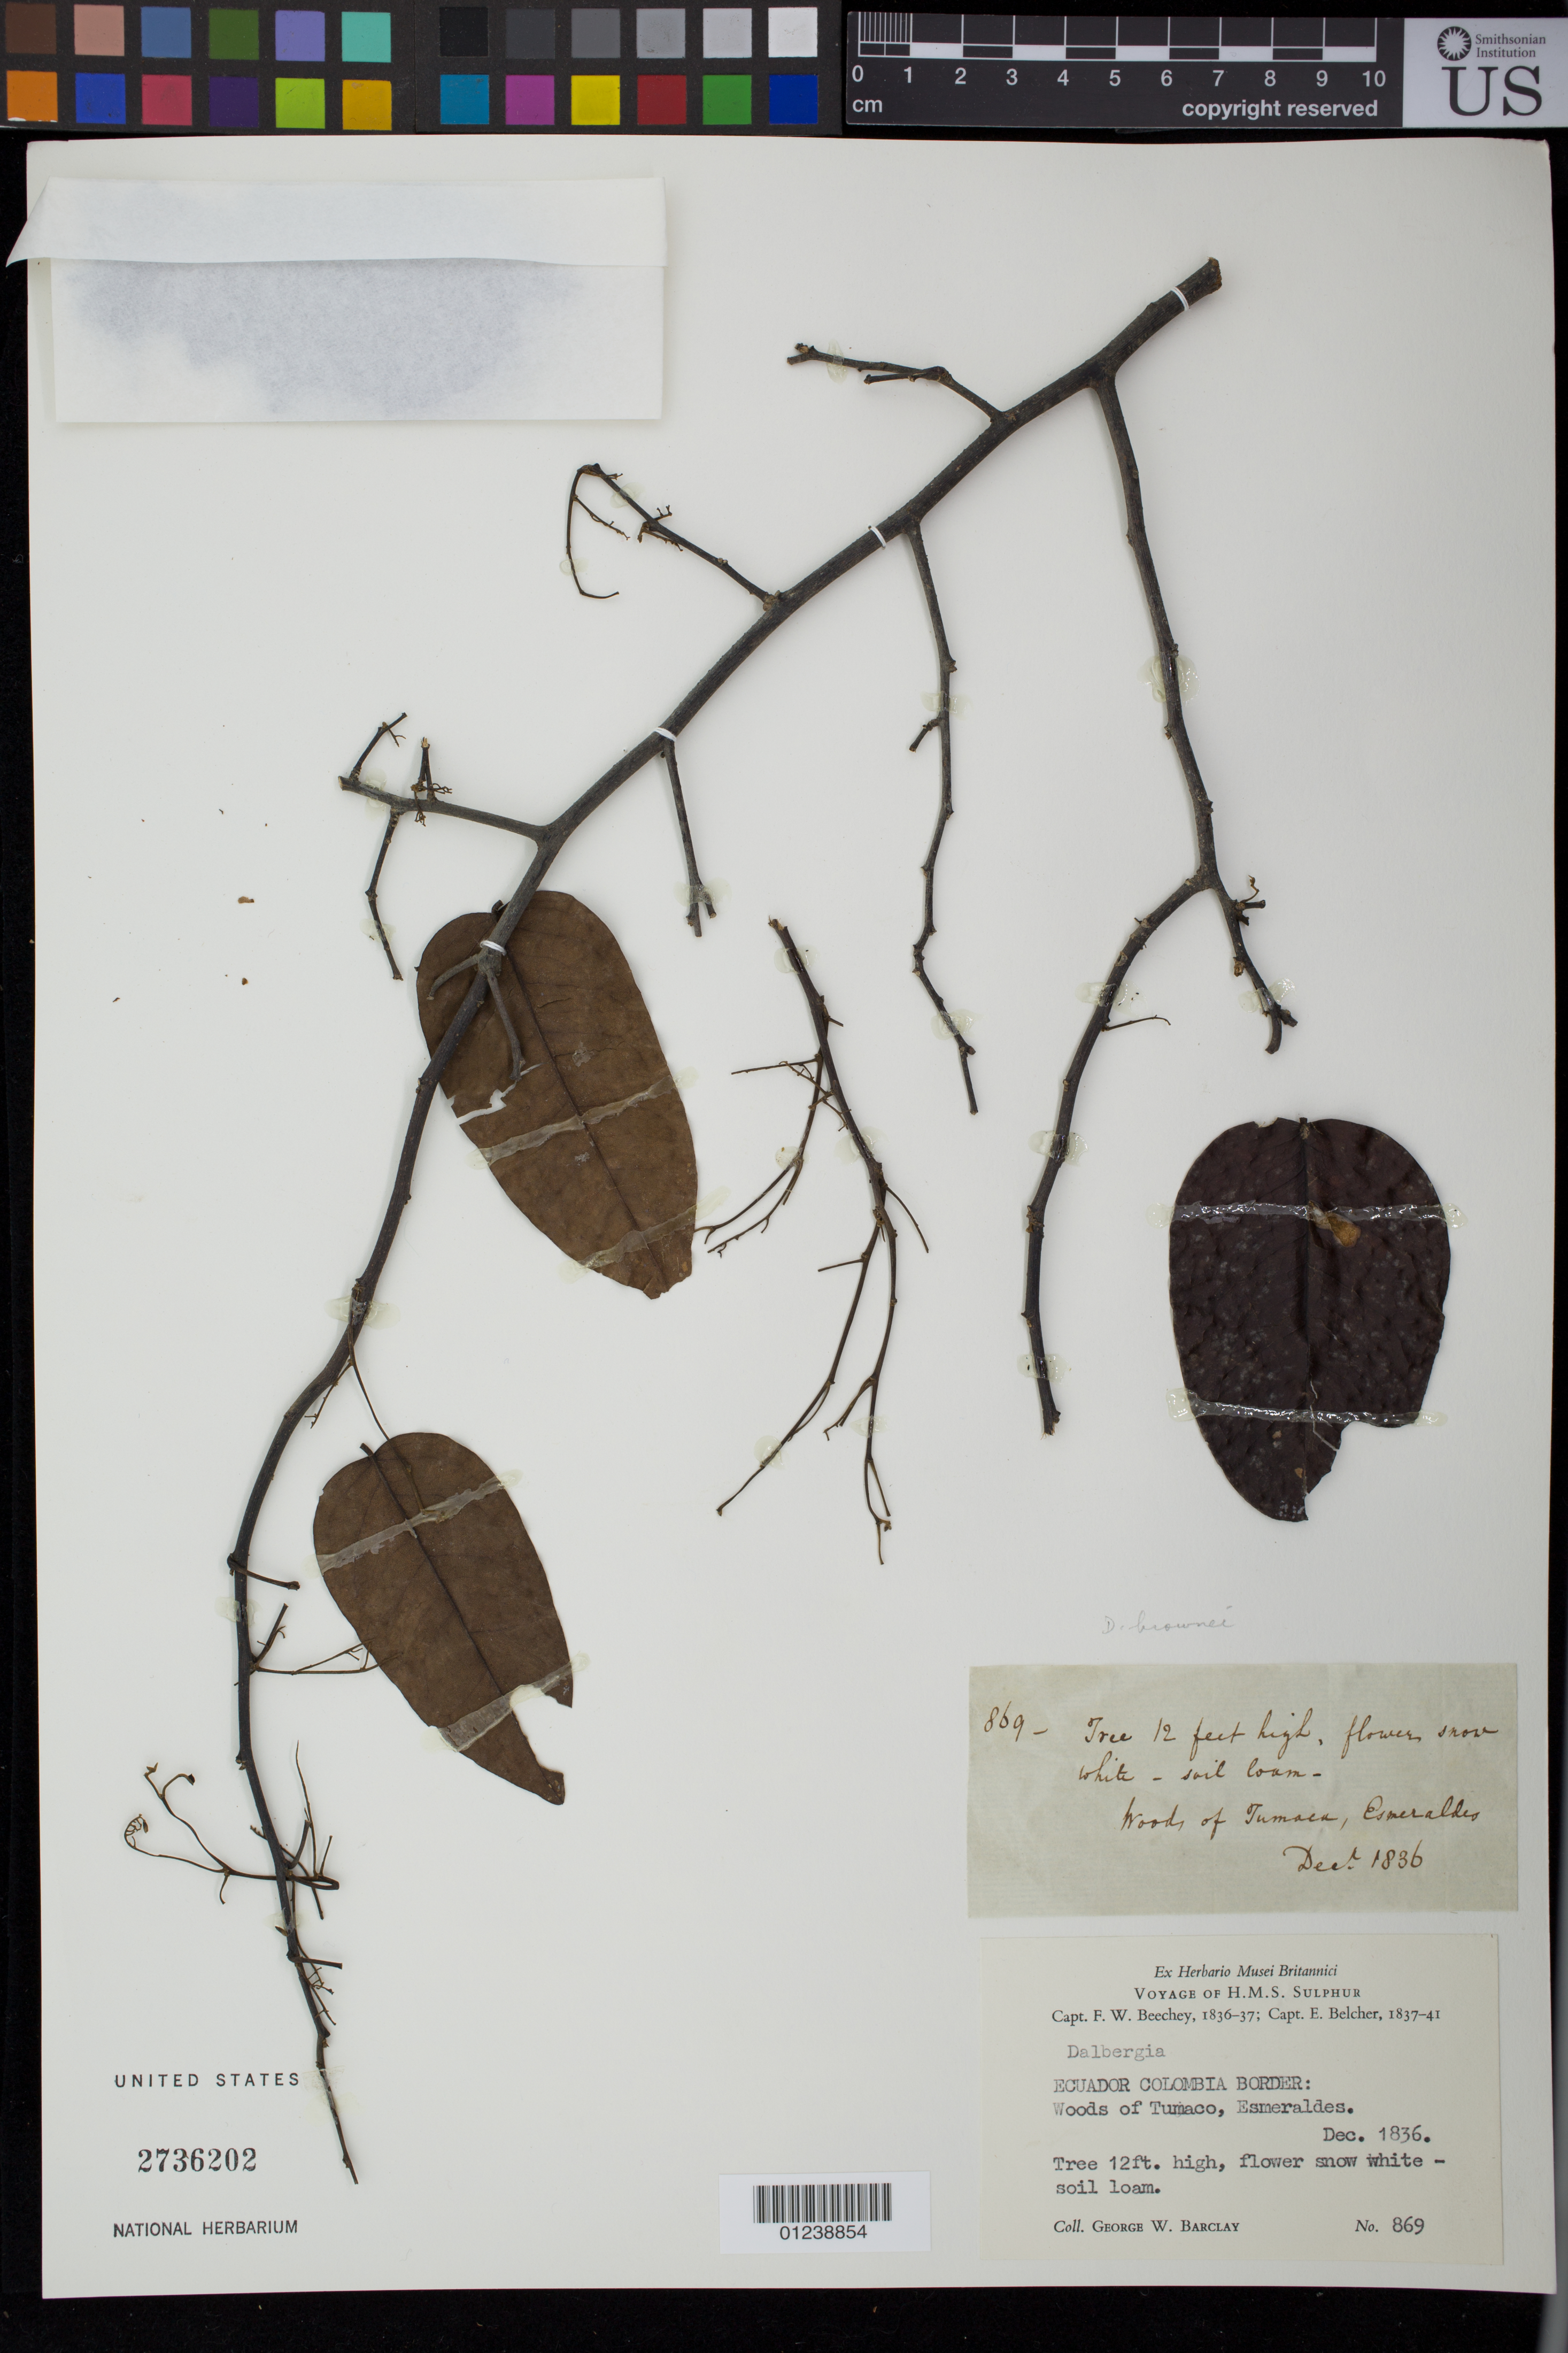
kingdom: Plantae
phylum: Tracheophyta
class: Magnoliopsida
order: Fabales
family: Fabaceae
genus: Dalbergia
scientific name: Dalbergia brownei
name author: (Jacq.) Schinz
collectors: G. W. Barclay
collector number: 869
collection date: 1836-12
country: Ecuador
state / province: Esmeraldas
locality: Ecuador / Colombia border, Woods of Tumaco, Esmeraldes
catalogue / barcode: US 2736202